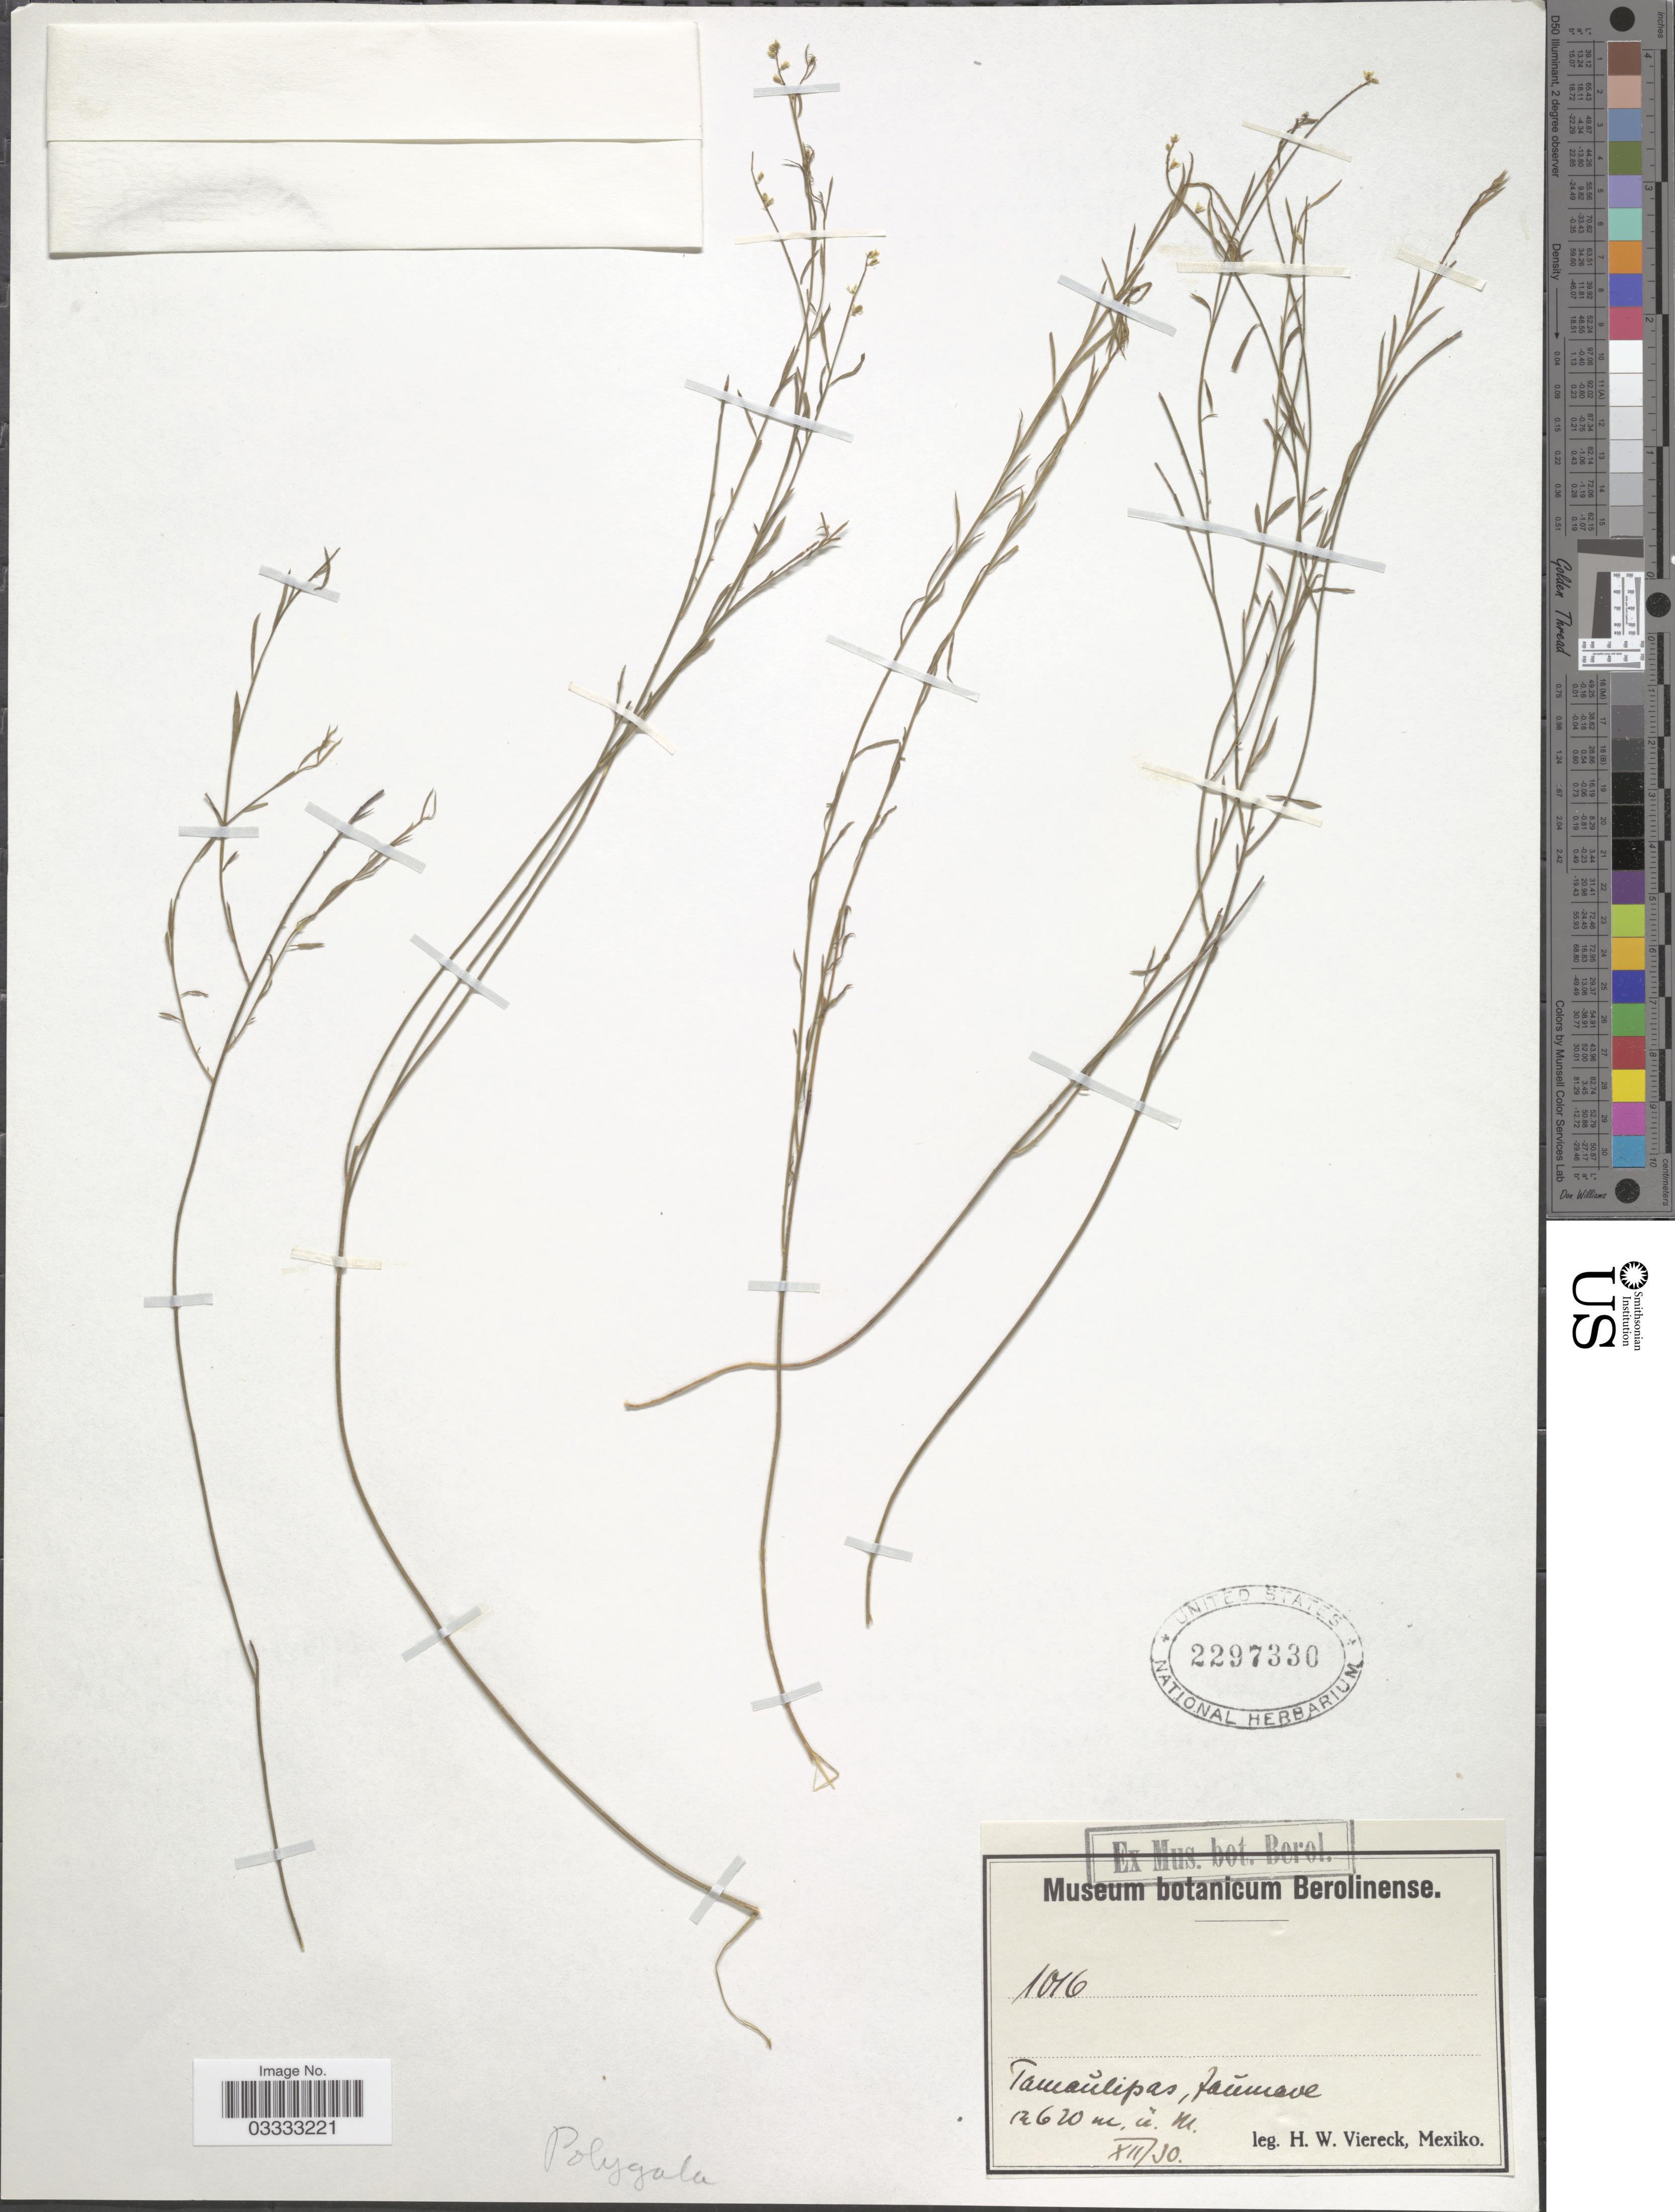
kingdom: Plantae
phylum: Tracheophyta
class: Magnoliopsida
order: Fabales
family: Polygalaceae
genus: Polygala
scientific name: Polygala sp.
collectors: H. W. Viereck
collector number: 1016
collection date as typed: Transcribed d/m/y: /12/30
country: Mexico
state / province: Tamaulipas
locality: Jaumave.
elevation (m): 2620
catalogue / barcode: US 2297330